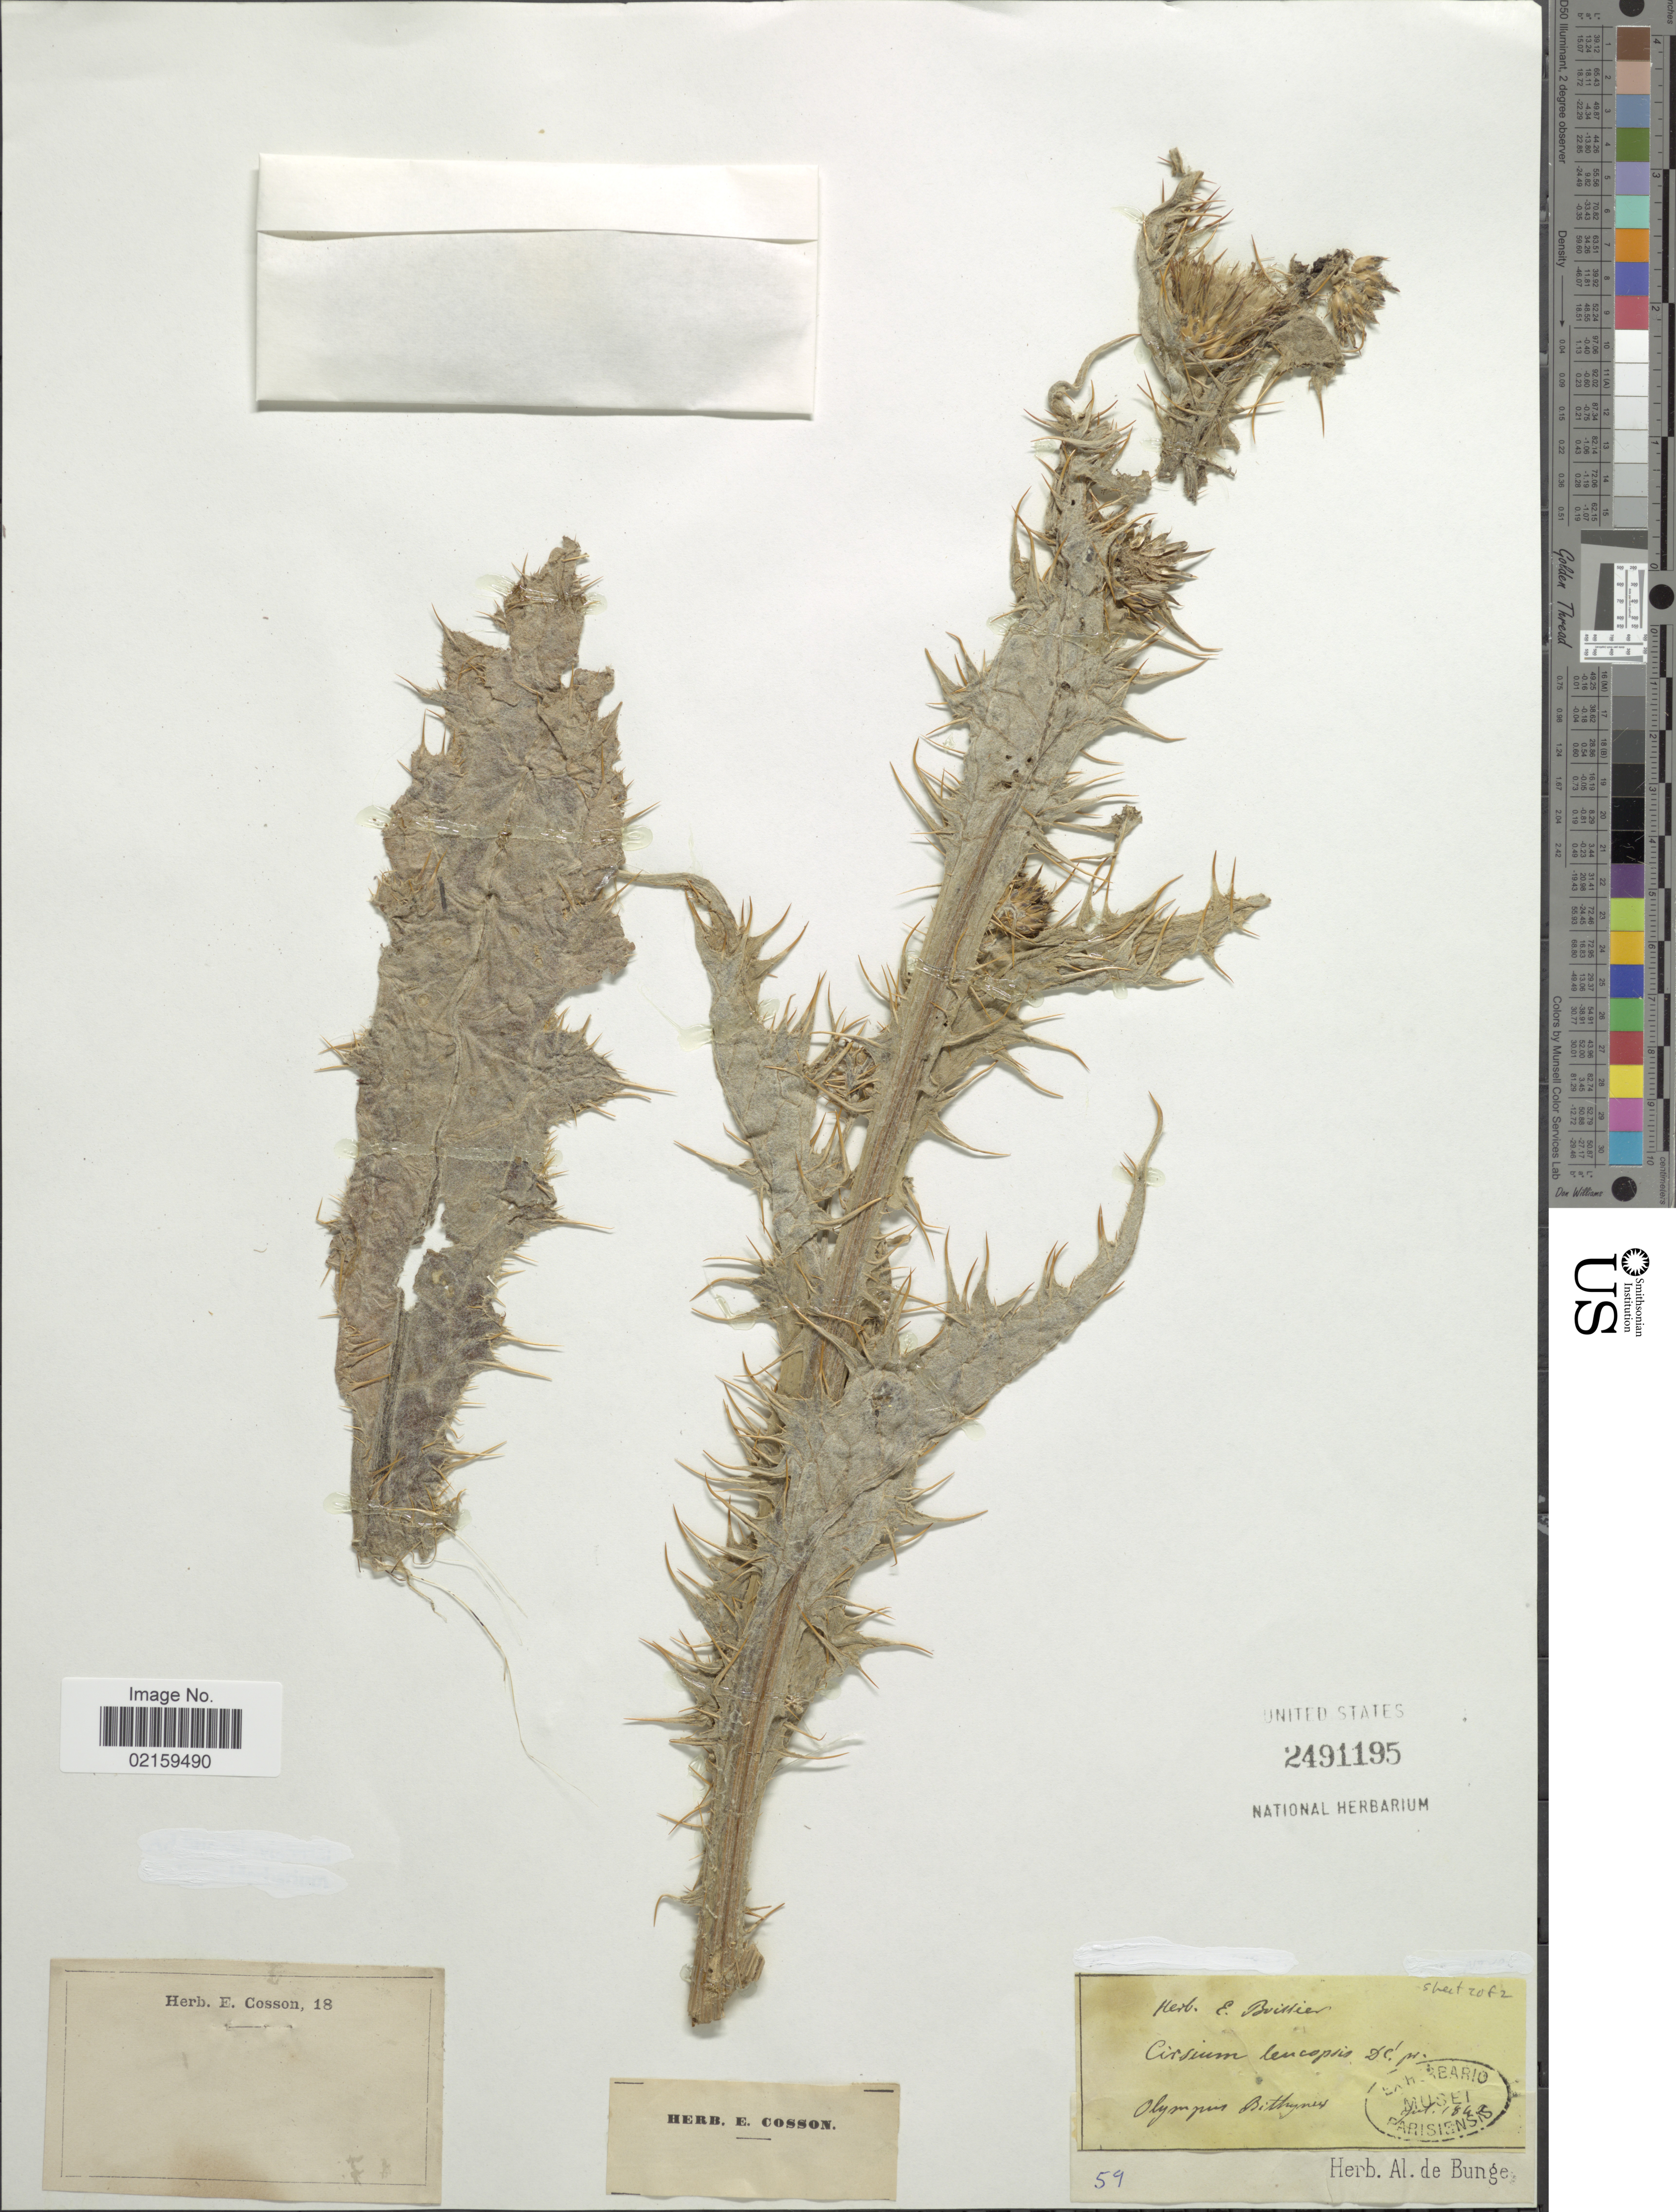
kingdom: Plantae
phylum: Tracheophyta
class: Magnoliopsida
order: Asterales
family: Asteraceae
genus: Cirsium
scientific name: Cirsium leucopsis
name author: DC.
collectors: ex herb. E. Boillier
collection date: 1842-07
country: Turkey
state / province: Bilecik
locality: Olympus Bithynus [interpreted]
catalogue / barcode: US 2491195